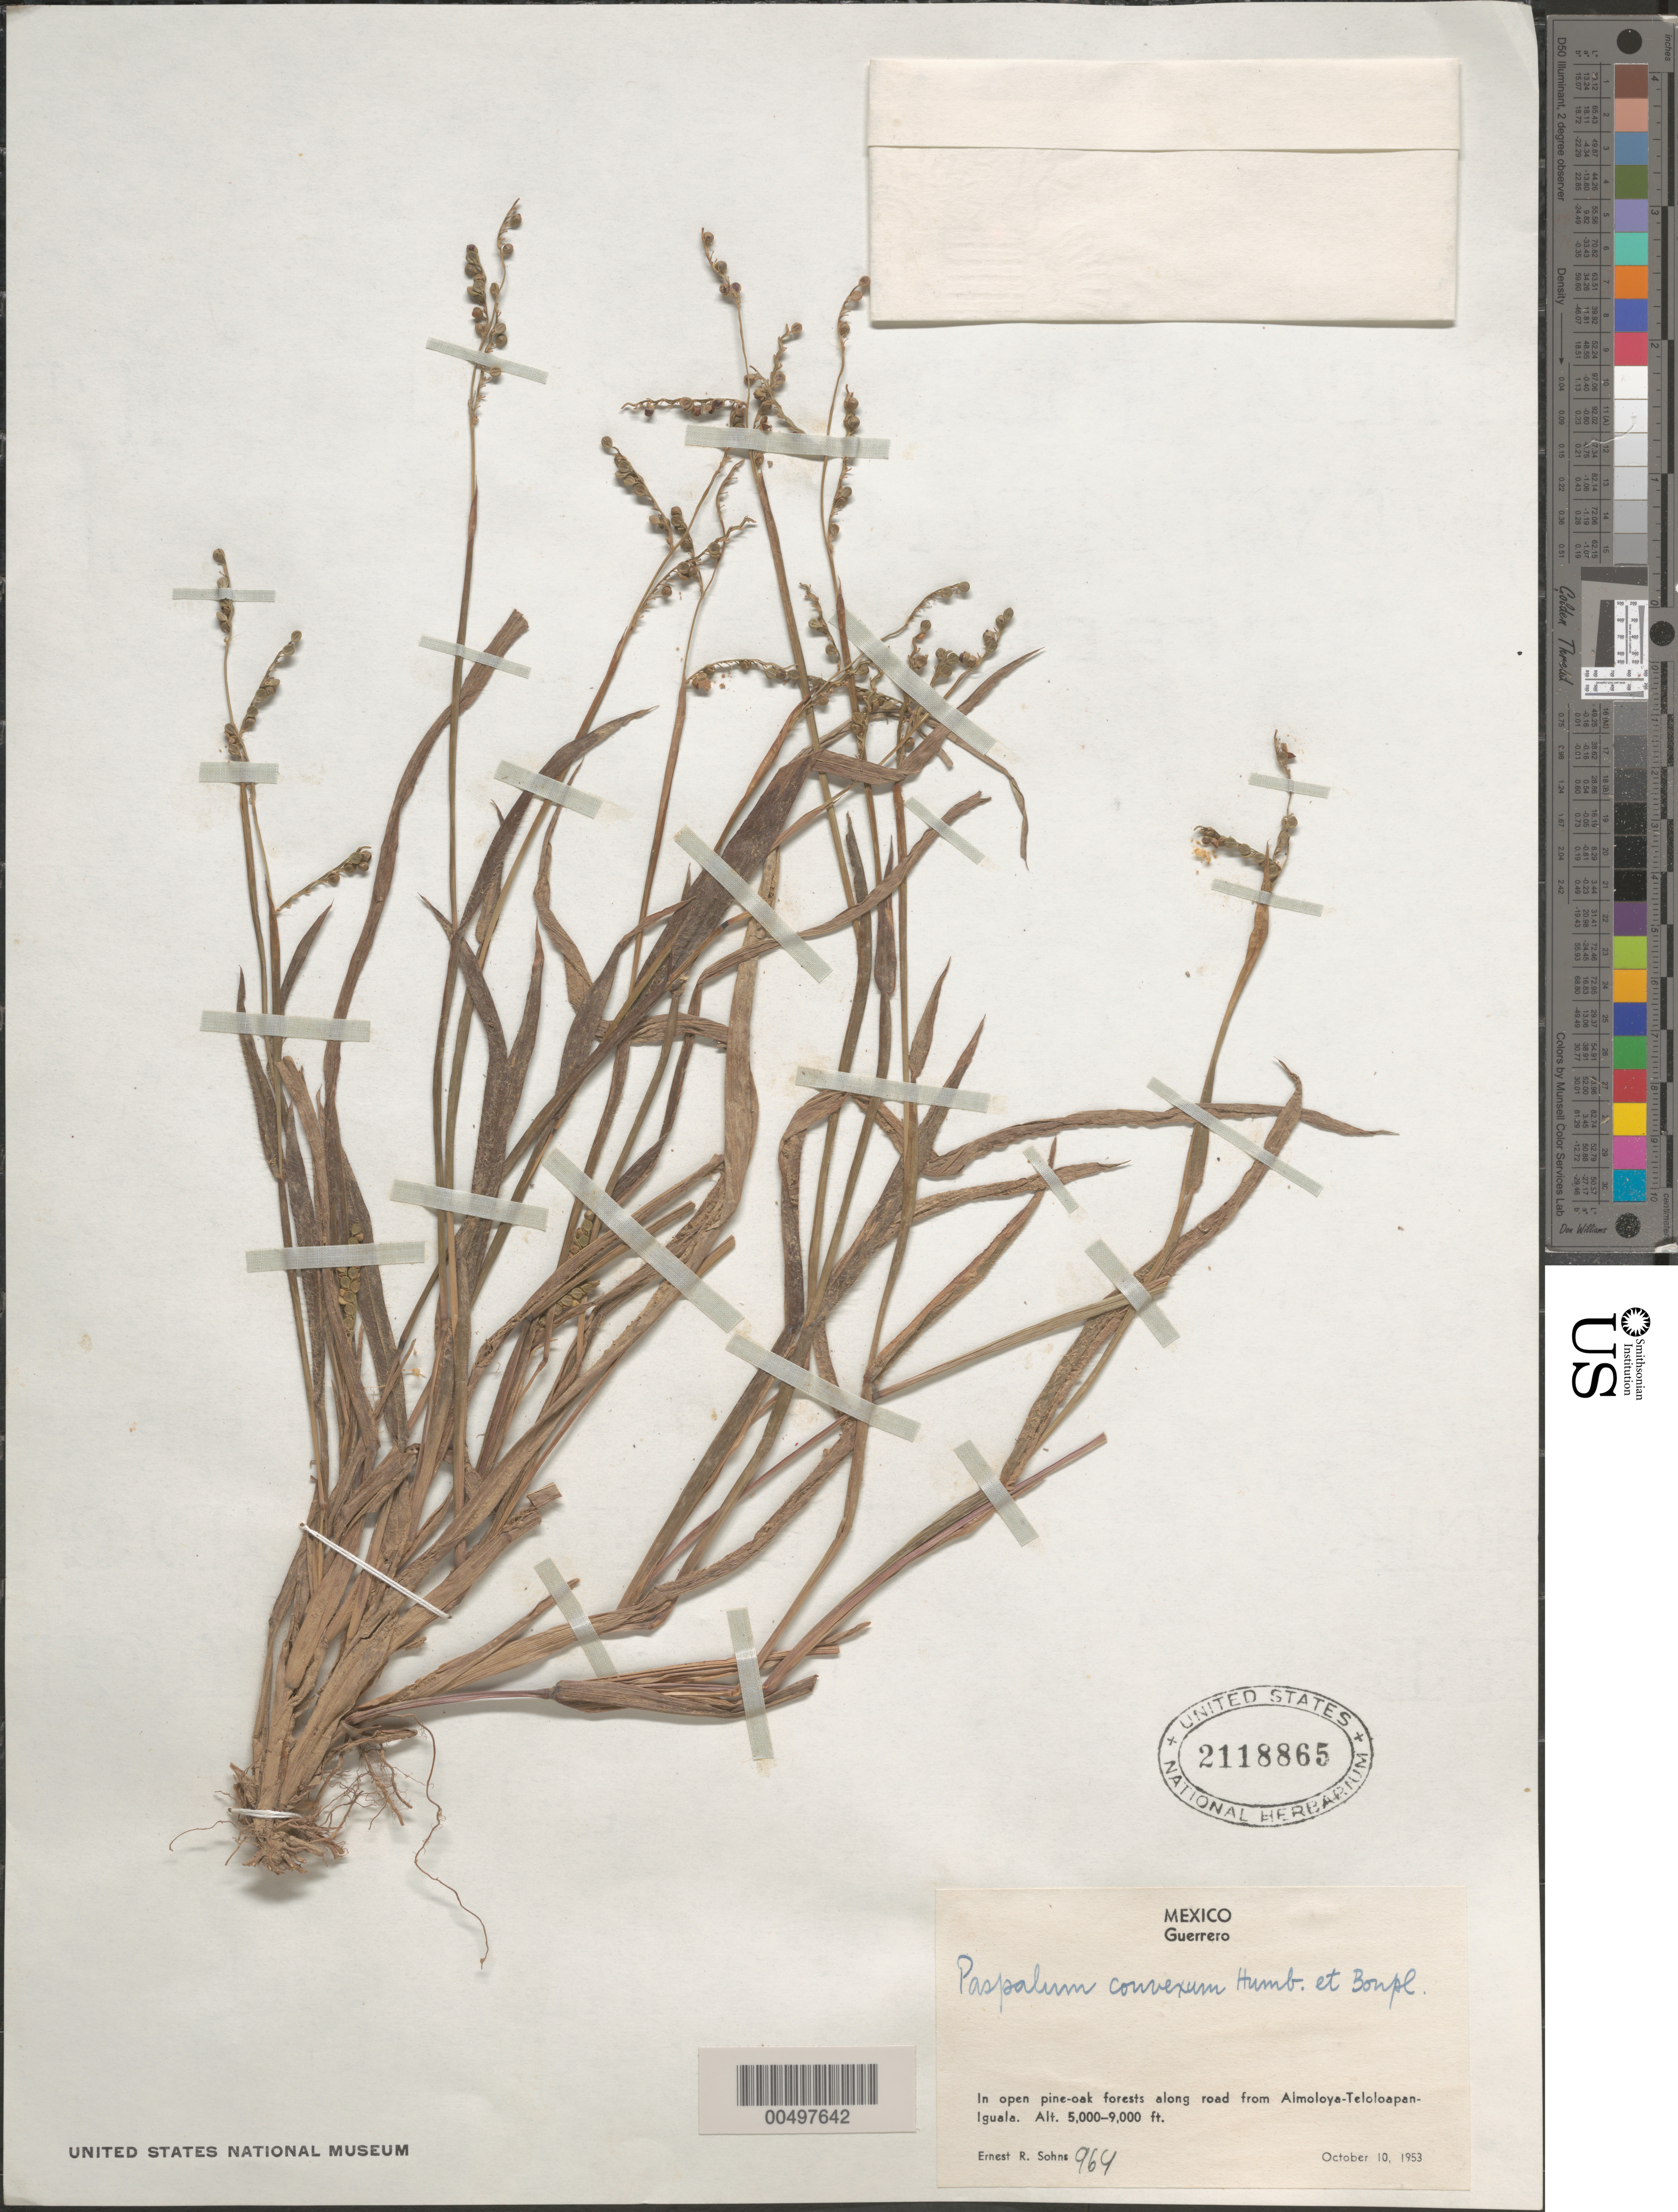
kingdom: Plantae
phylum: Tracheophyta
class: Liliopsida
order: Poales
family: Poaceae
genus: Paspalum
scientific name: Paspalum convexum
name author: Humb. & Bonpl. ex Flüggé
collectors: E. R. Sohns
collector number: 964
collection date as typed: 10 Oct 1953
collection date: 1953-10-10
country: Mexico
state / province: Guerrero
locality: Along rd from Almoloya - Teloloapan - Iguala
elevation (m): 1524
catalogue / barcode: US 2118865